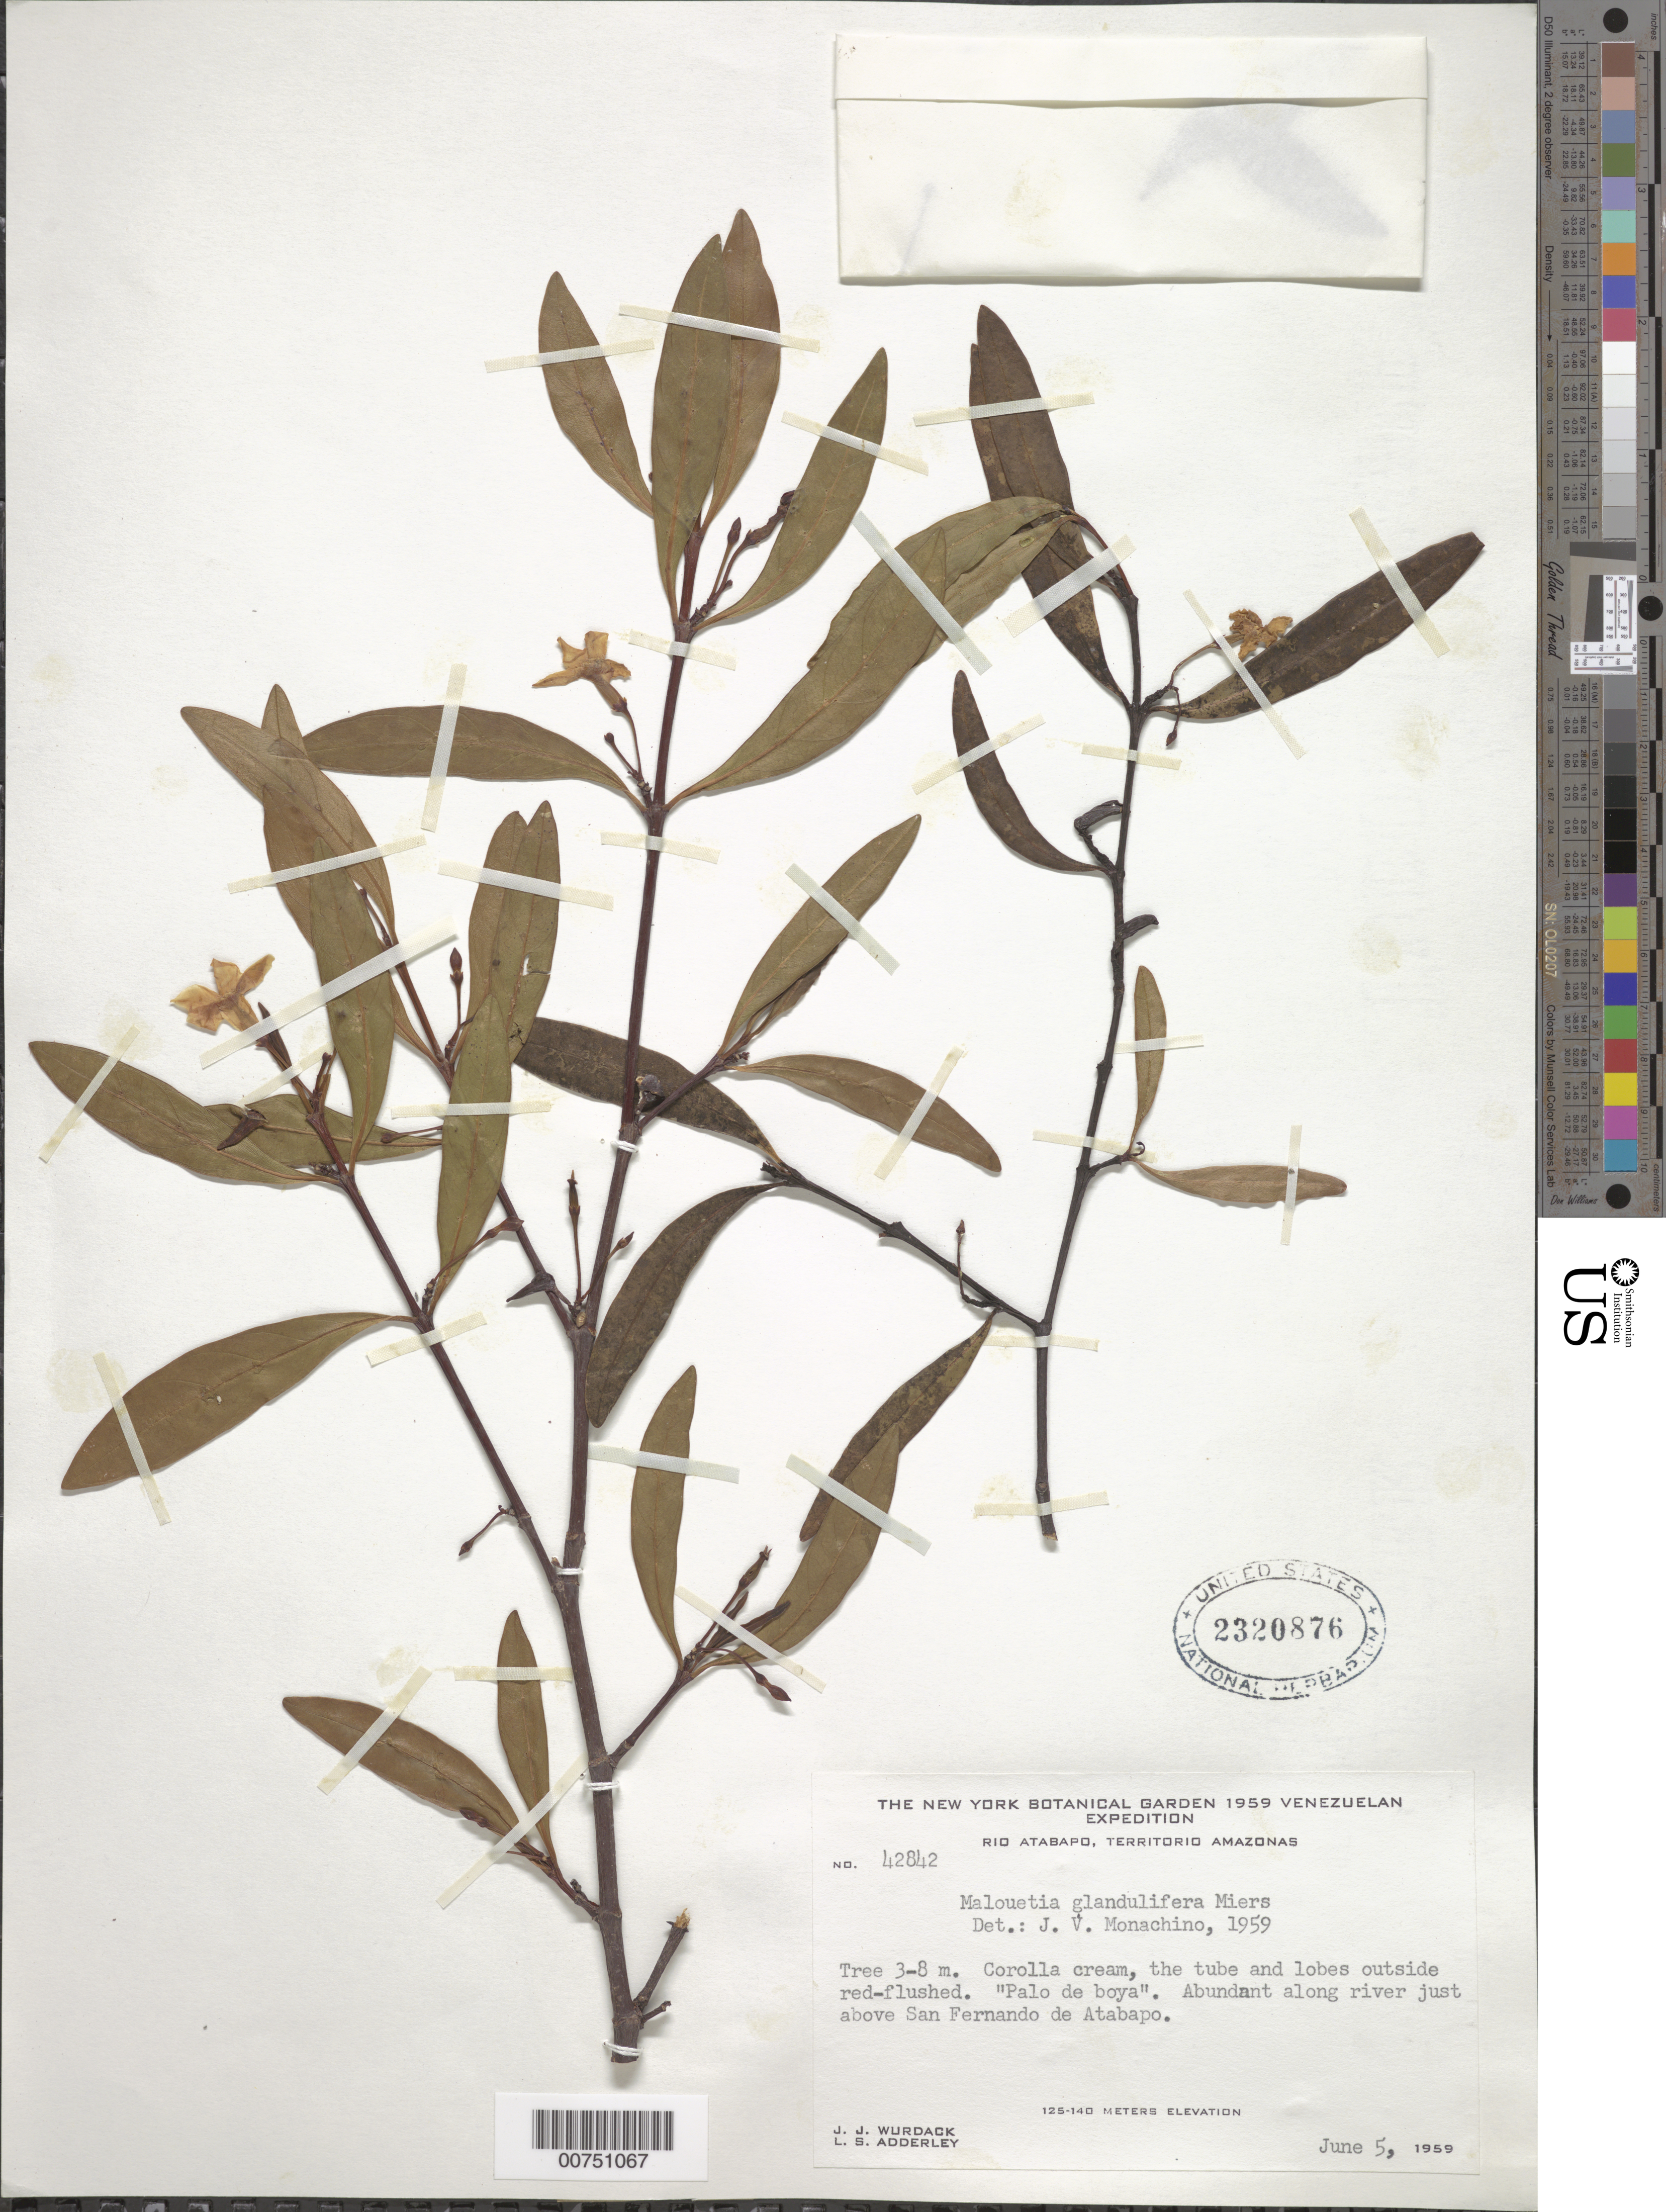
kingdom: Plantae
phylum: Tracheophyta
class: Magnoliopsida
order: Gentianales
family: Apocynaceae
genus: Malouetia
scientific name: Malouetia glandulifera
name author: Miers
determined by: Monachino, J. V.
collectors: J. J. Wurdack & L. S. Adderley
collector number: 42842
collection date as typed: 6-Jun-59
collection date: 1959-06-06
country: Venezuela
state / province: Amazonas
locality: Río Atabapo, just above San Fernando de Atabapo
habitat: Along river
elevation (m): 125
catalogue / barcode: US 2320876